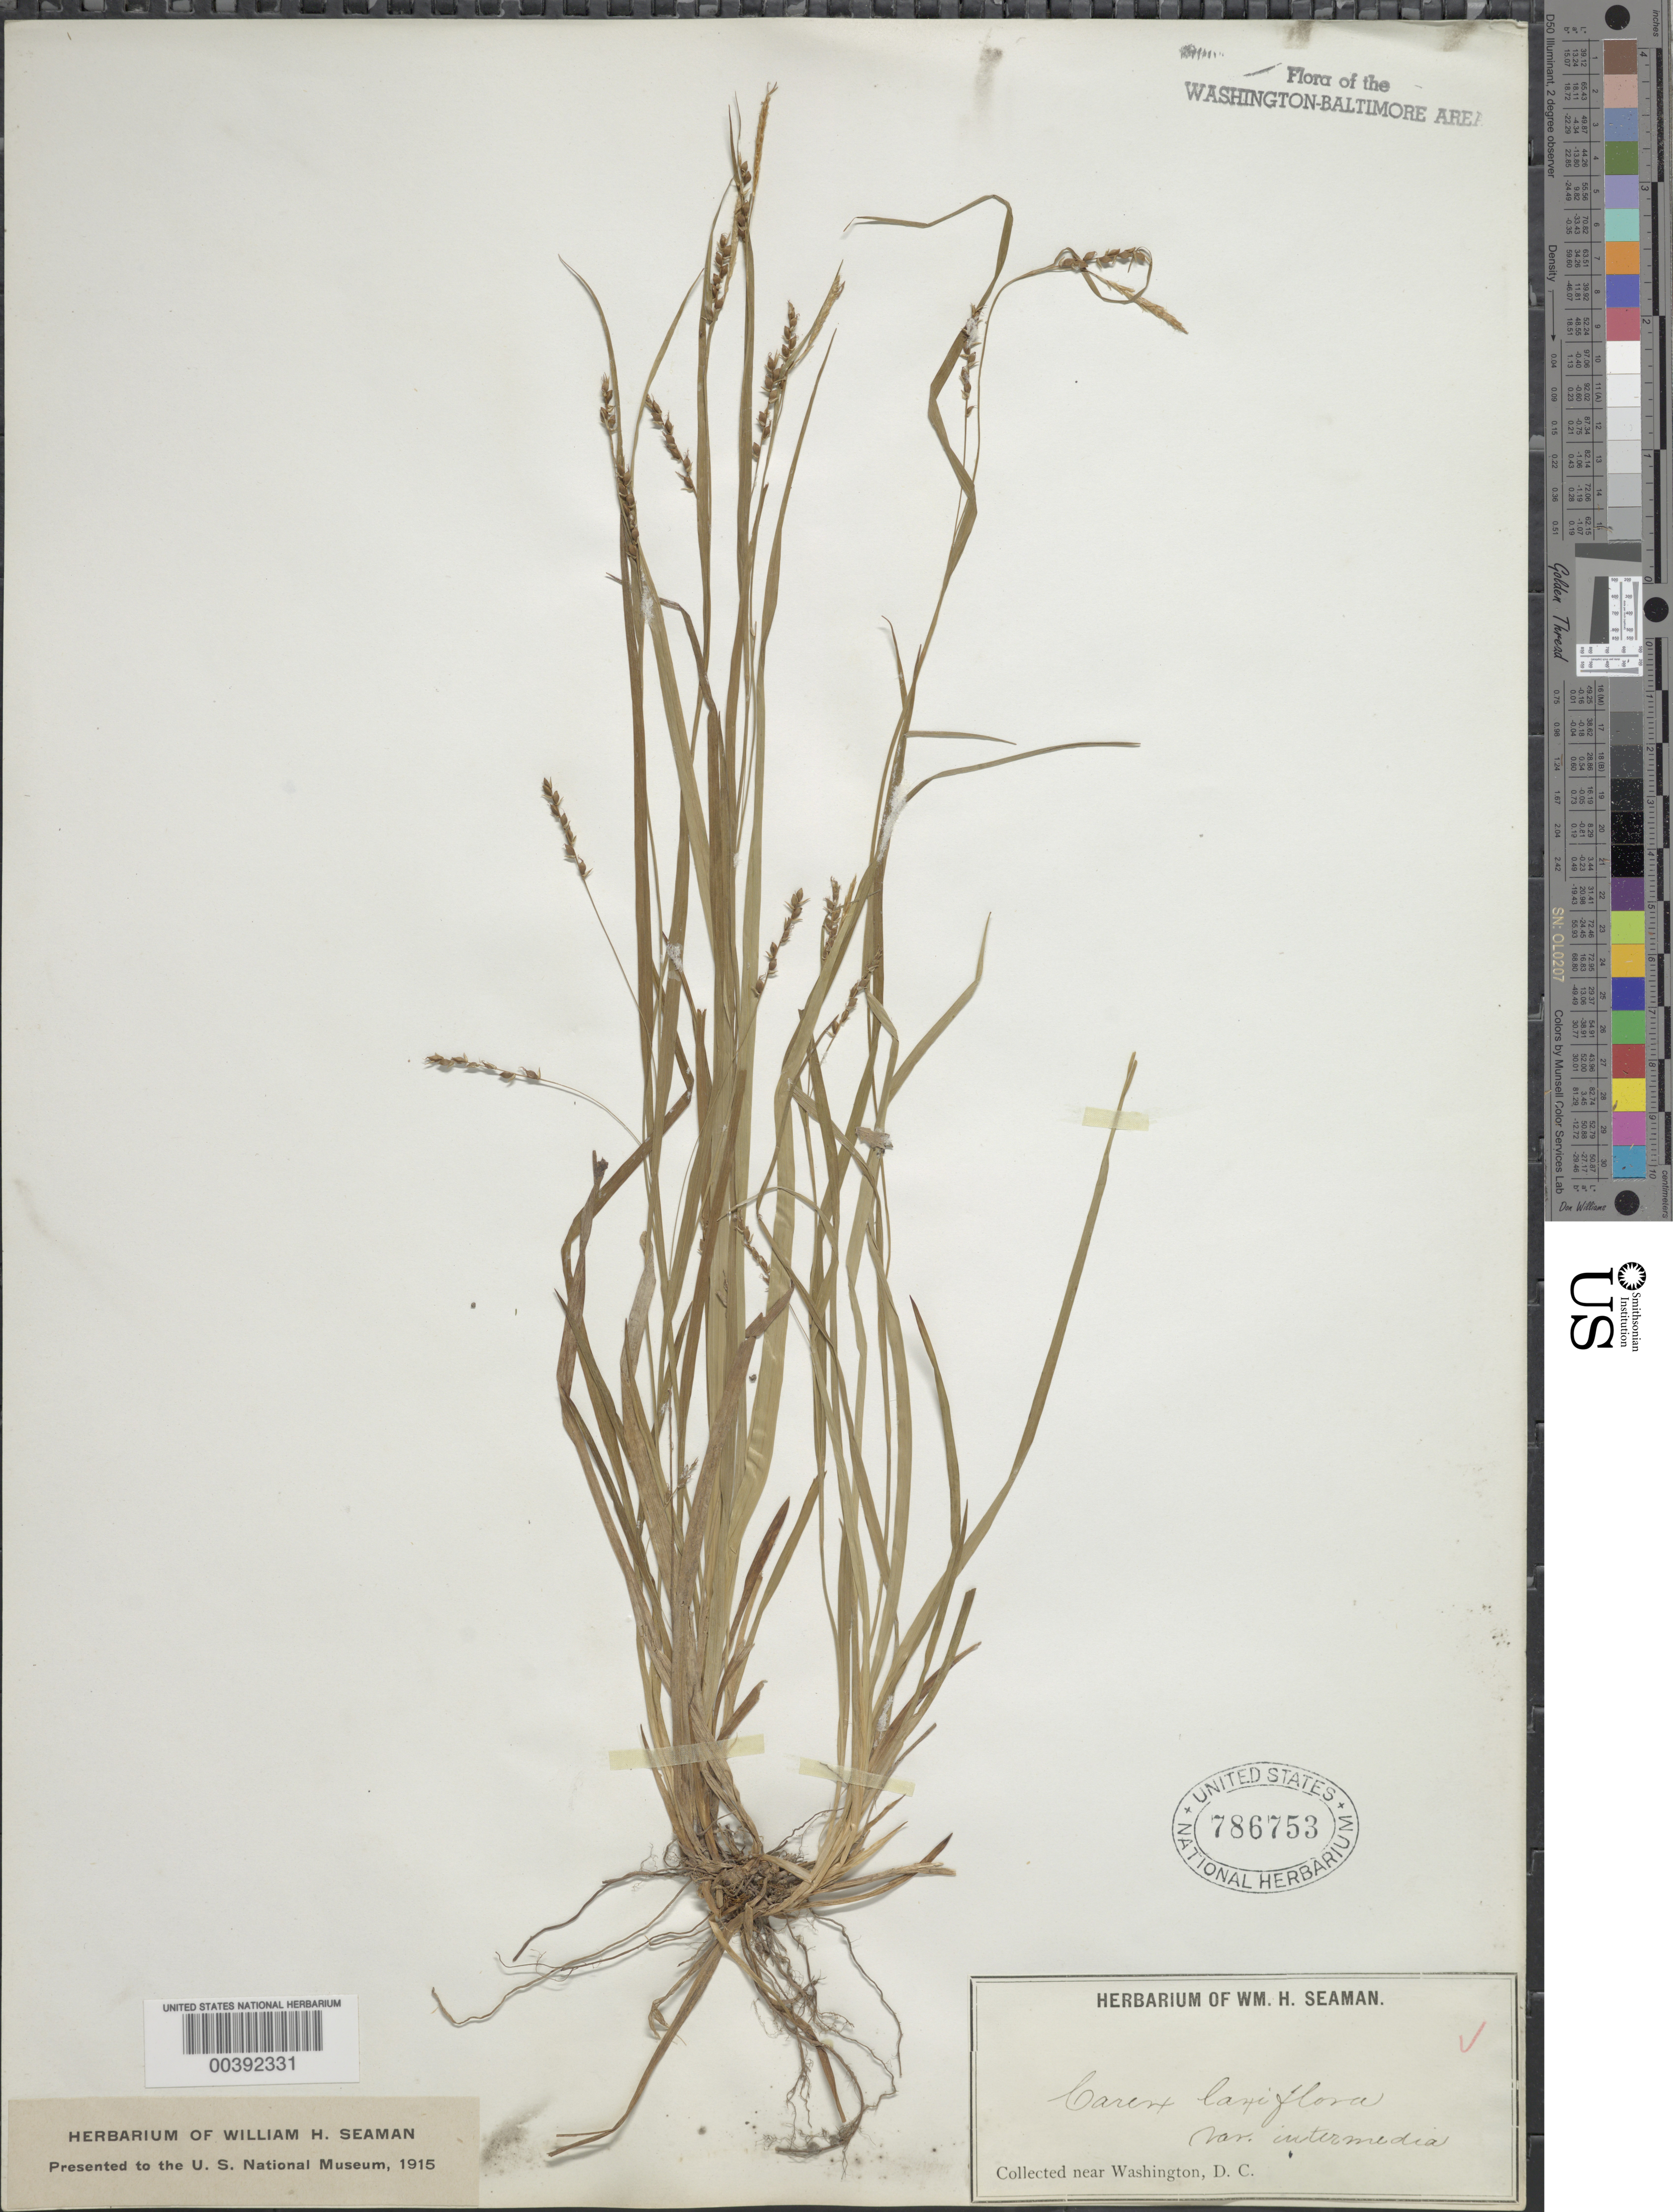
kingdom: Plantae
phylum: Tracheophyta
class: Liliopsida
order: Poales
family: Cyperaceae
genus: Carex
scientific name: Carex digitalis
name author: Willd.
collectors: W. Seaman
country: United States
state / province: District of Columbia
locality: Washington DC Area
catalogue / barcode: US 786753